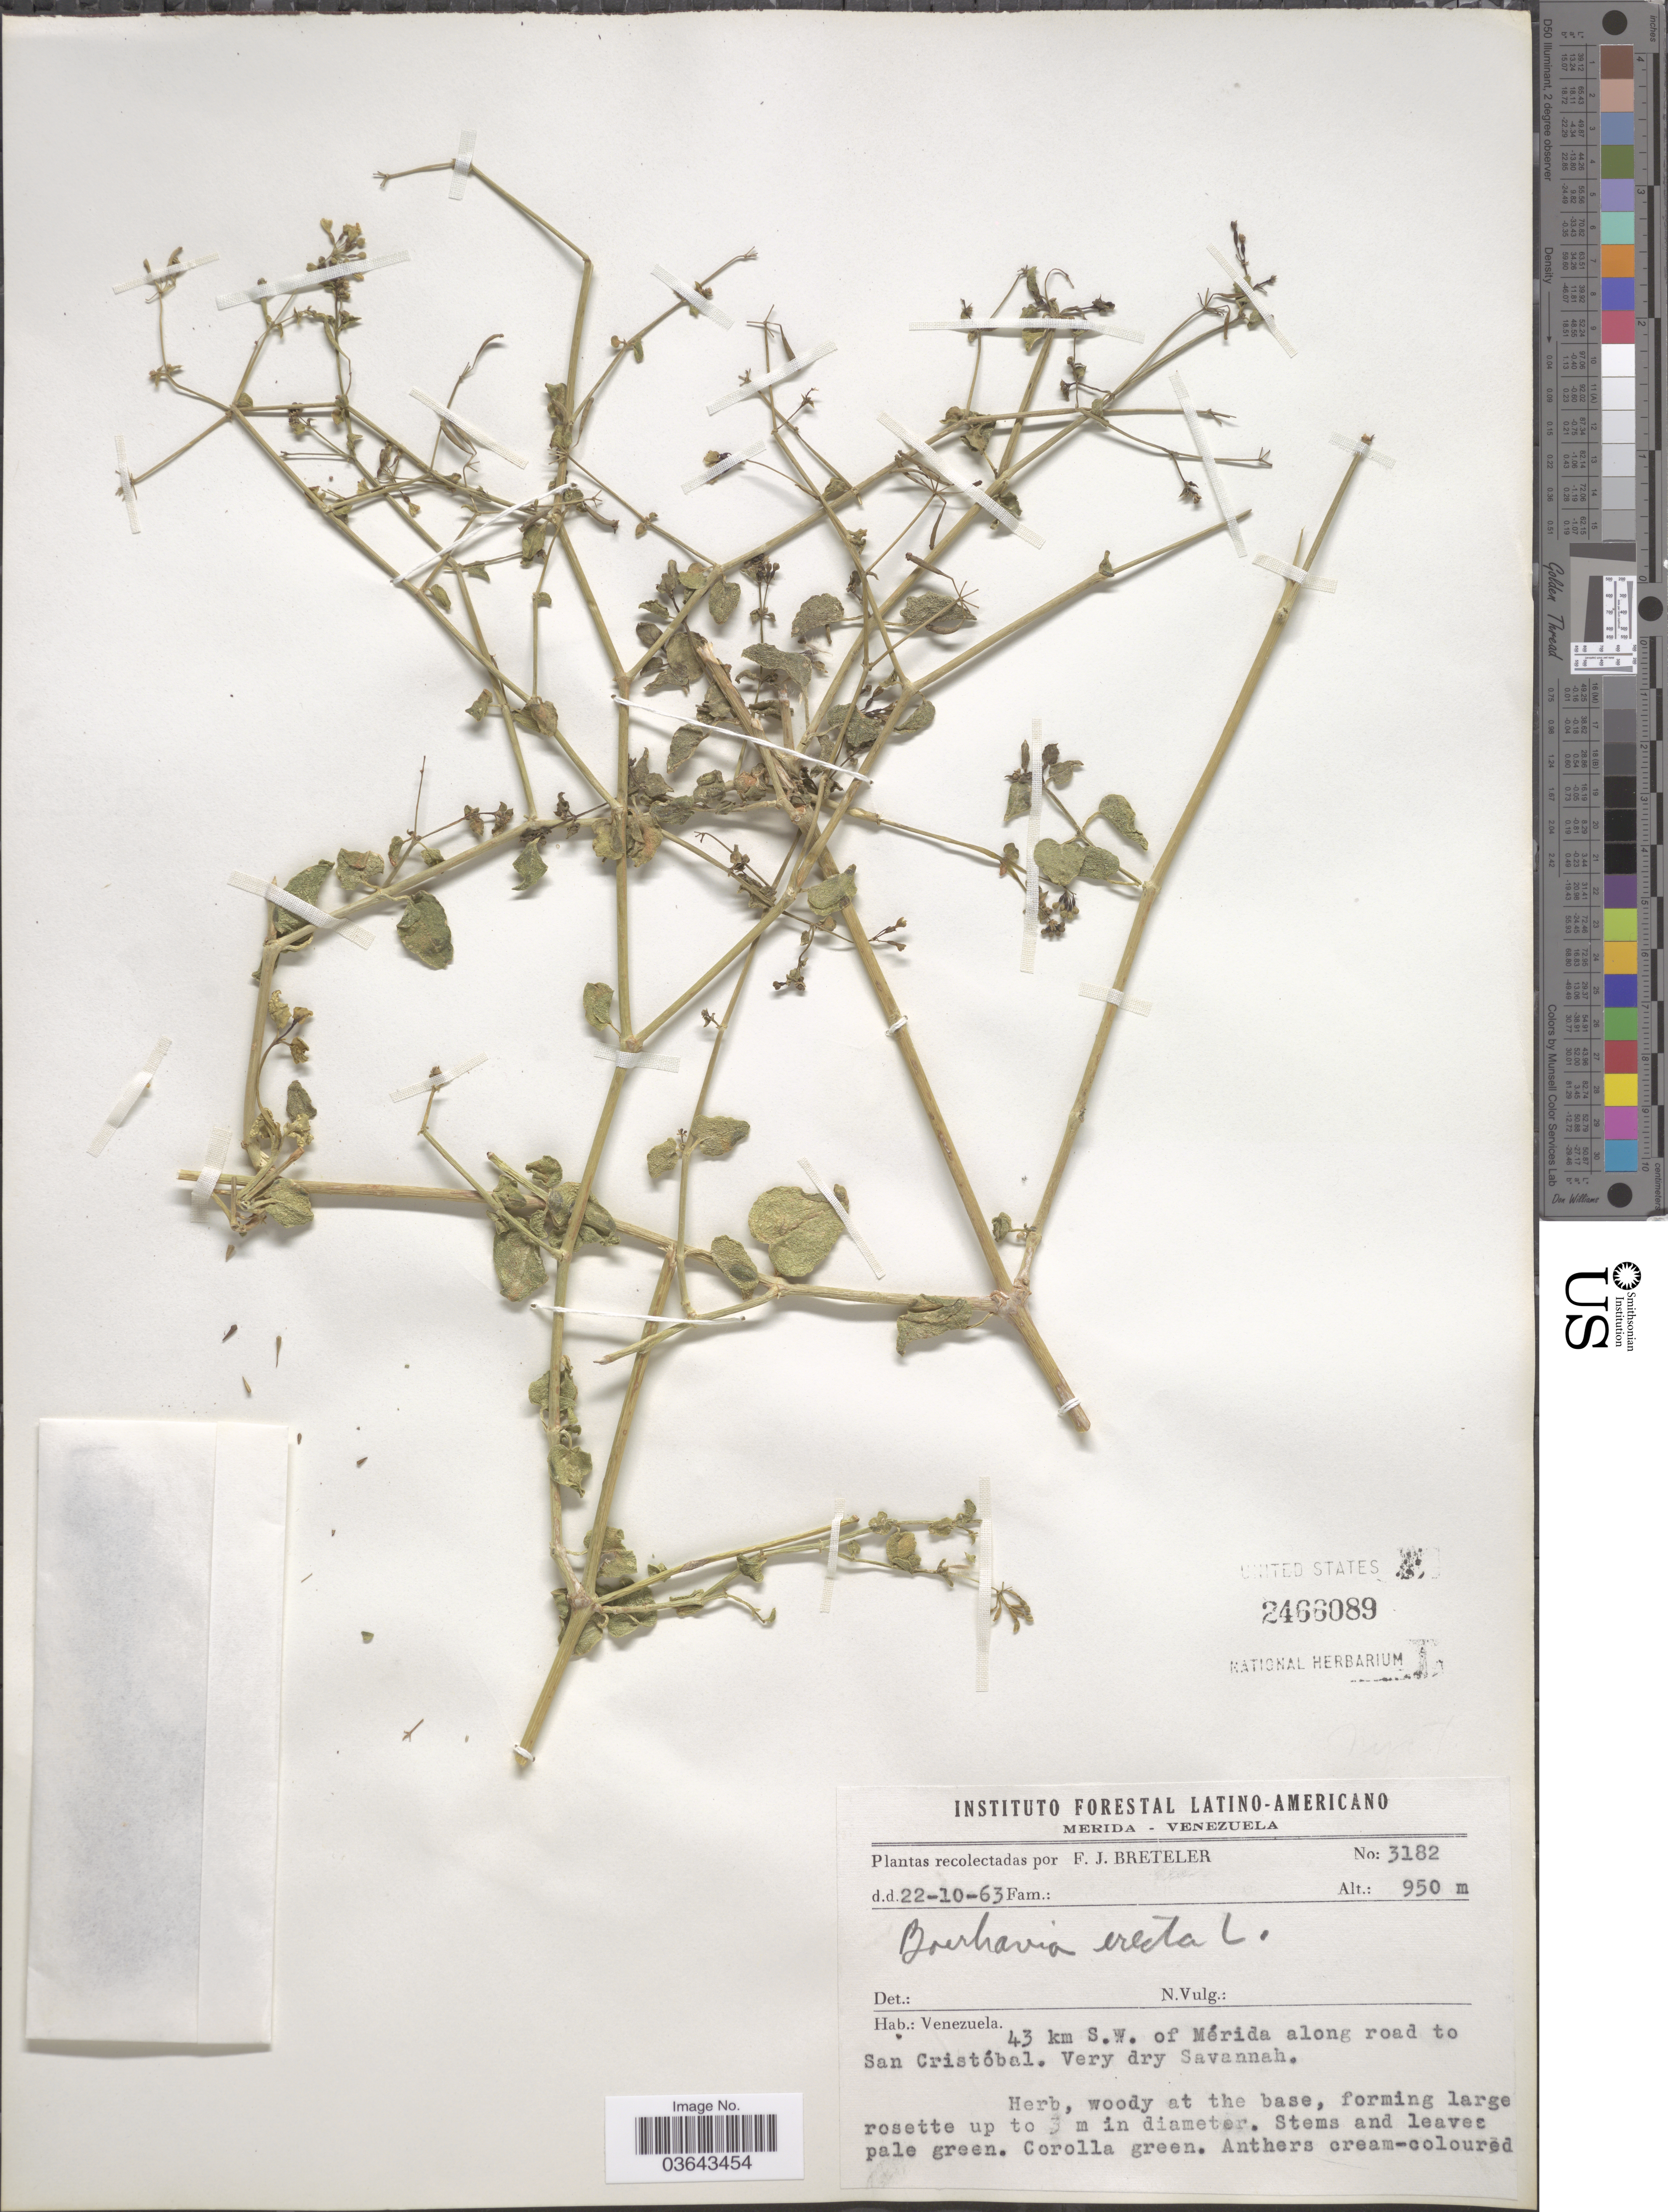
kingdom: Plantae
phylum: Tracheophyta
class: Magnoliopsida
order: Caryophyllales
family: Nyctaginaceae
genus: Boerhavia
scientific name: Boerhavia erecta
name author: L.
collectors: F. J. Breteler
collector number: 3182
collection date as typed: Transcribed d/m/y: 22/10/63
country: Venezuela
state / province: Mérida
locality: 43 km S.W. of Mérida along road to San Cristóbal.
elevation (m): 950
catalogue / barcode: US 2466089